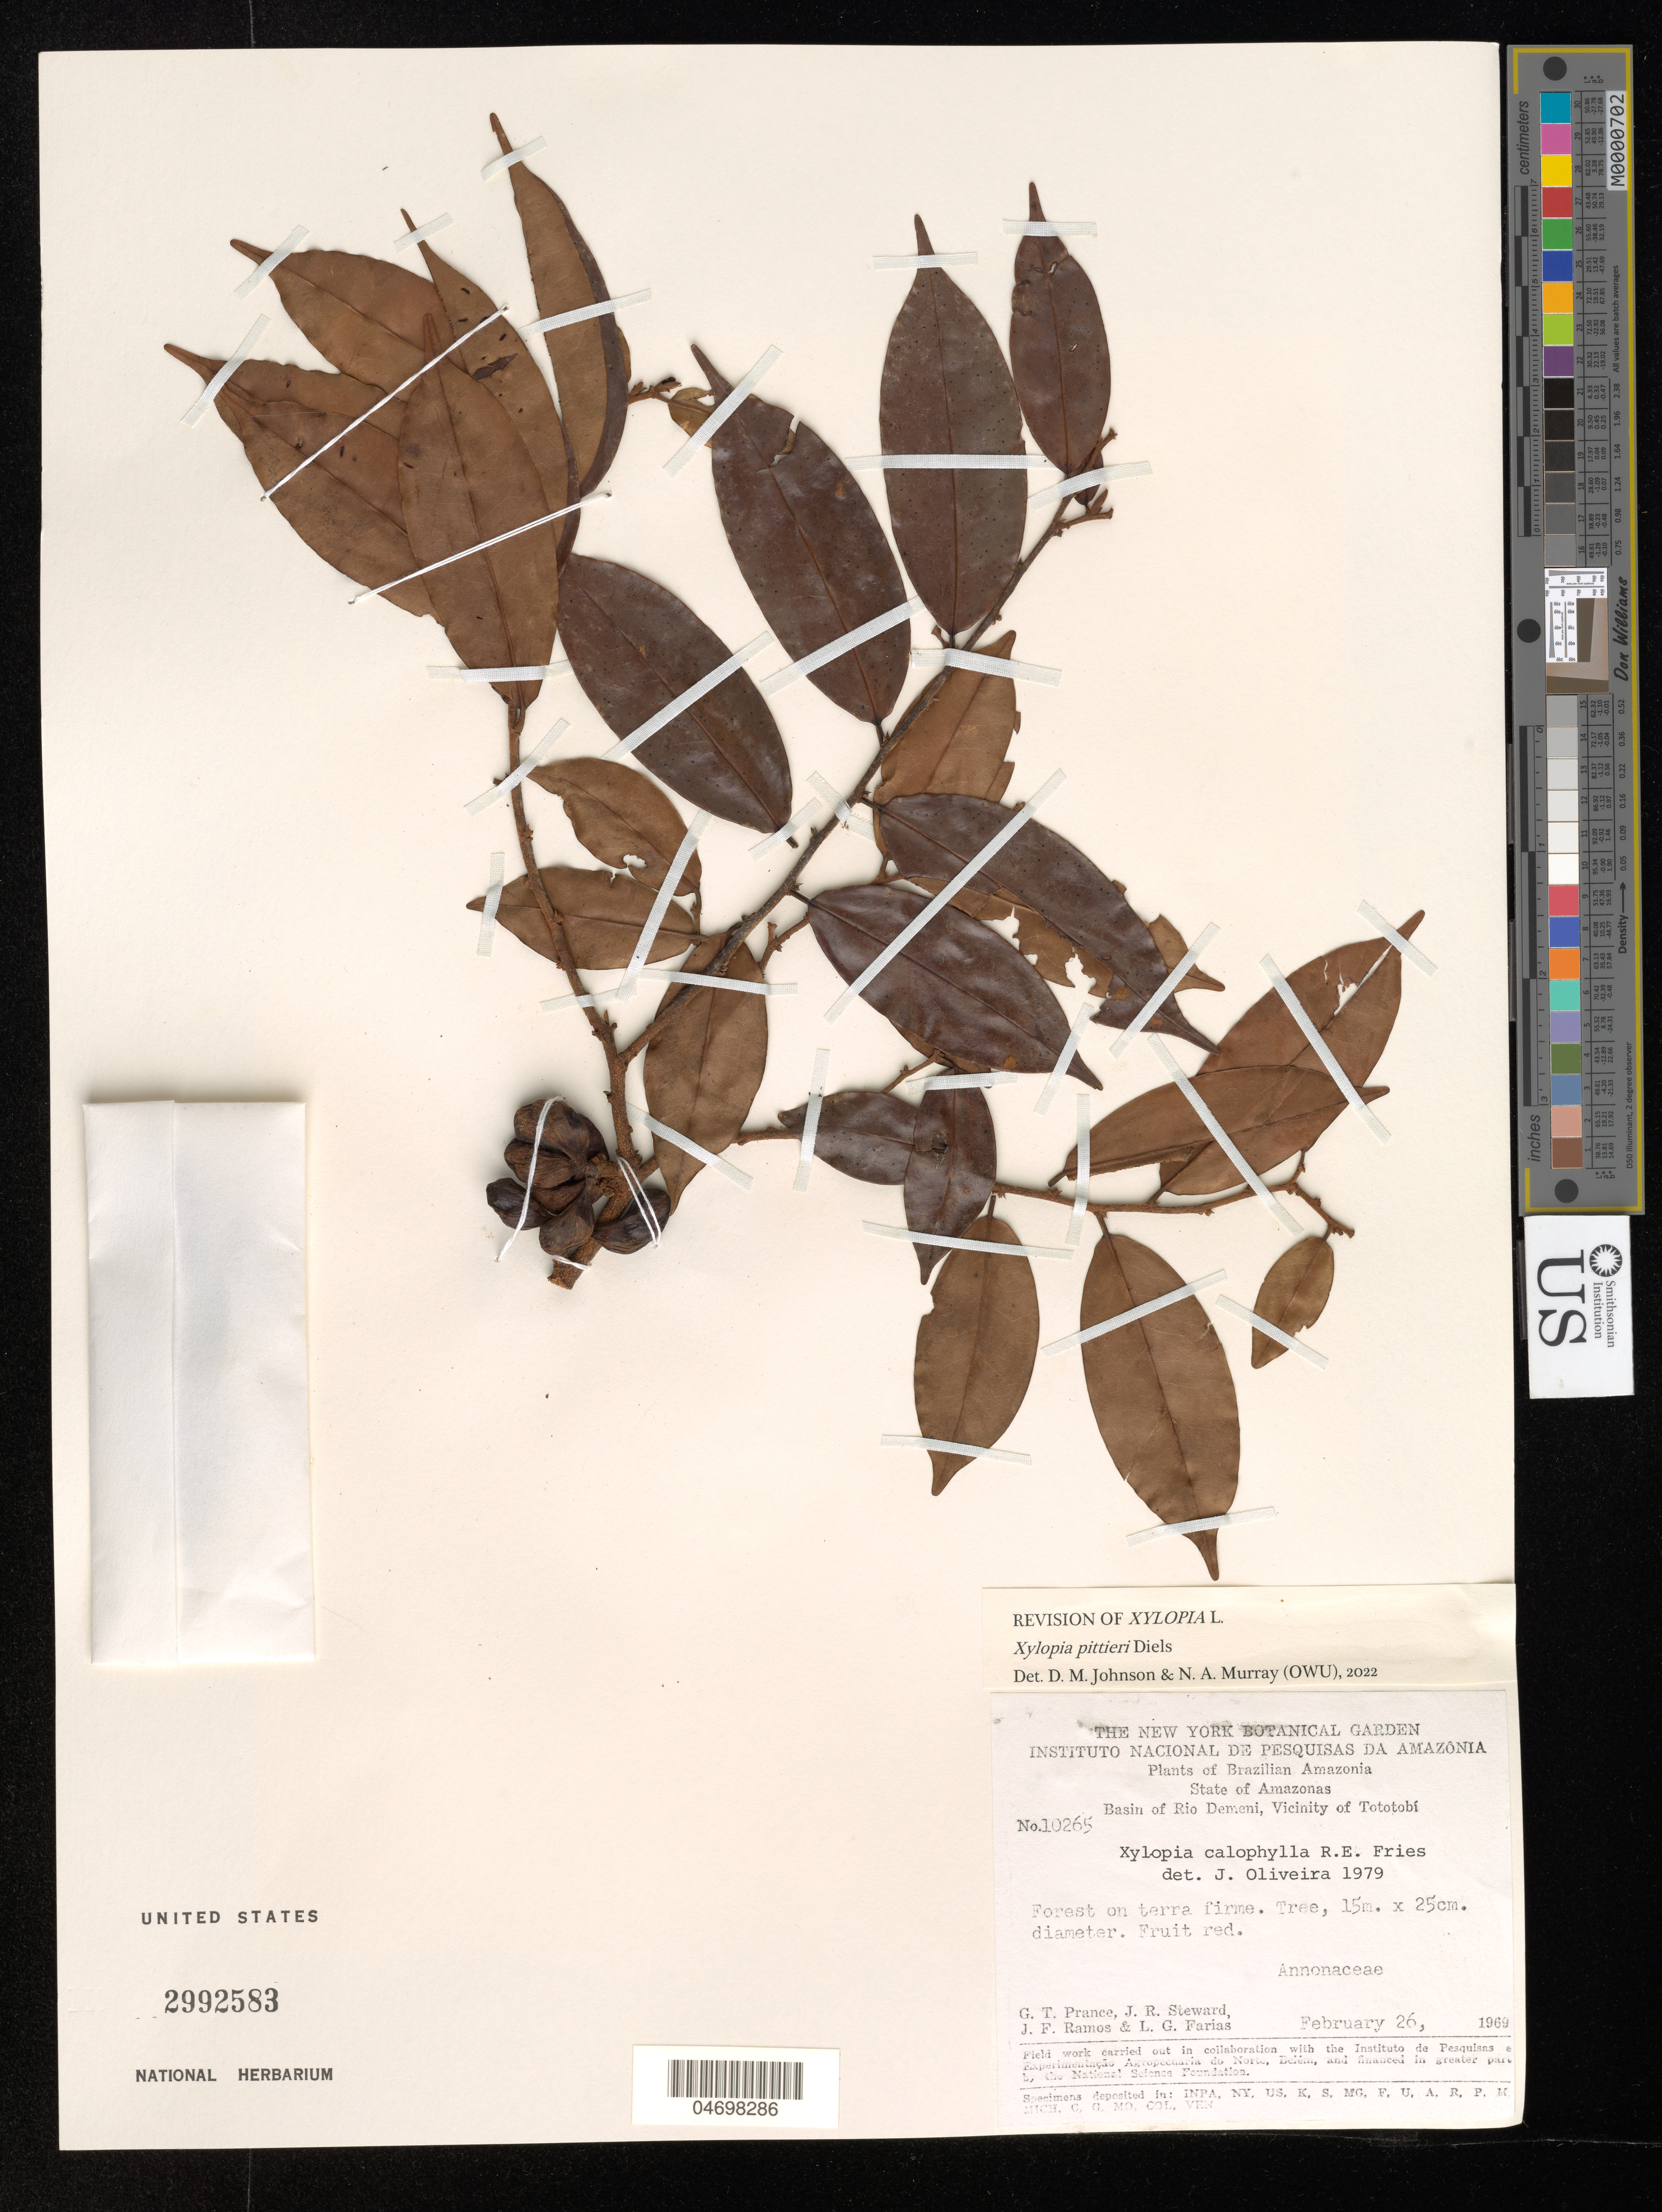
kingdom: Plantae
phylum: Tracheophyta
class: Magnoliopsida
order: Magnoliales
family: Annonaceae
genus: Xylopia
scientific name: Xylopia pittieri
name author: Diels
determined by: Johnson, D. M.; Murray, N. A.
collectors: G. T. Prance, J. R. Steward, J. F. Ramos & L. G. Farias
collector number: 10265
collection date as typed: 26 Feb 1969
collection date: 1969-02-26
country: Brazil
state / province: Amazonas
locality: Basin of Rio Demeni, vicinity of Tototobi.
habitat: Forest on terra firme.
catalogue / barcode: US 2992583